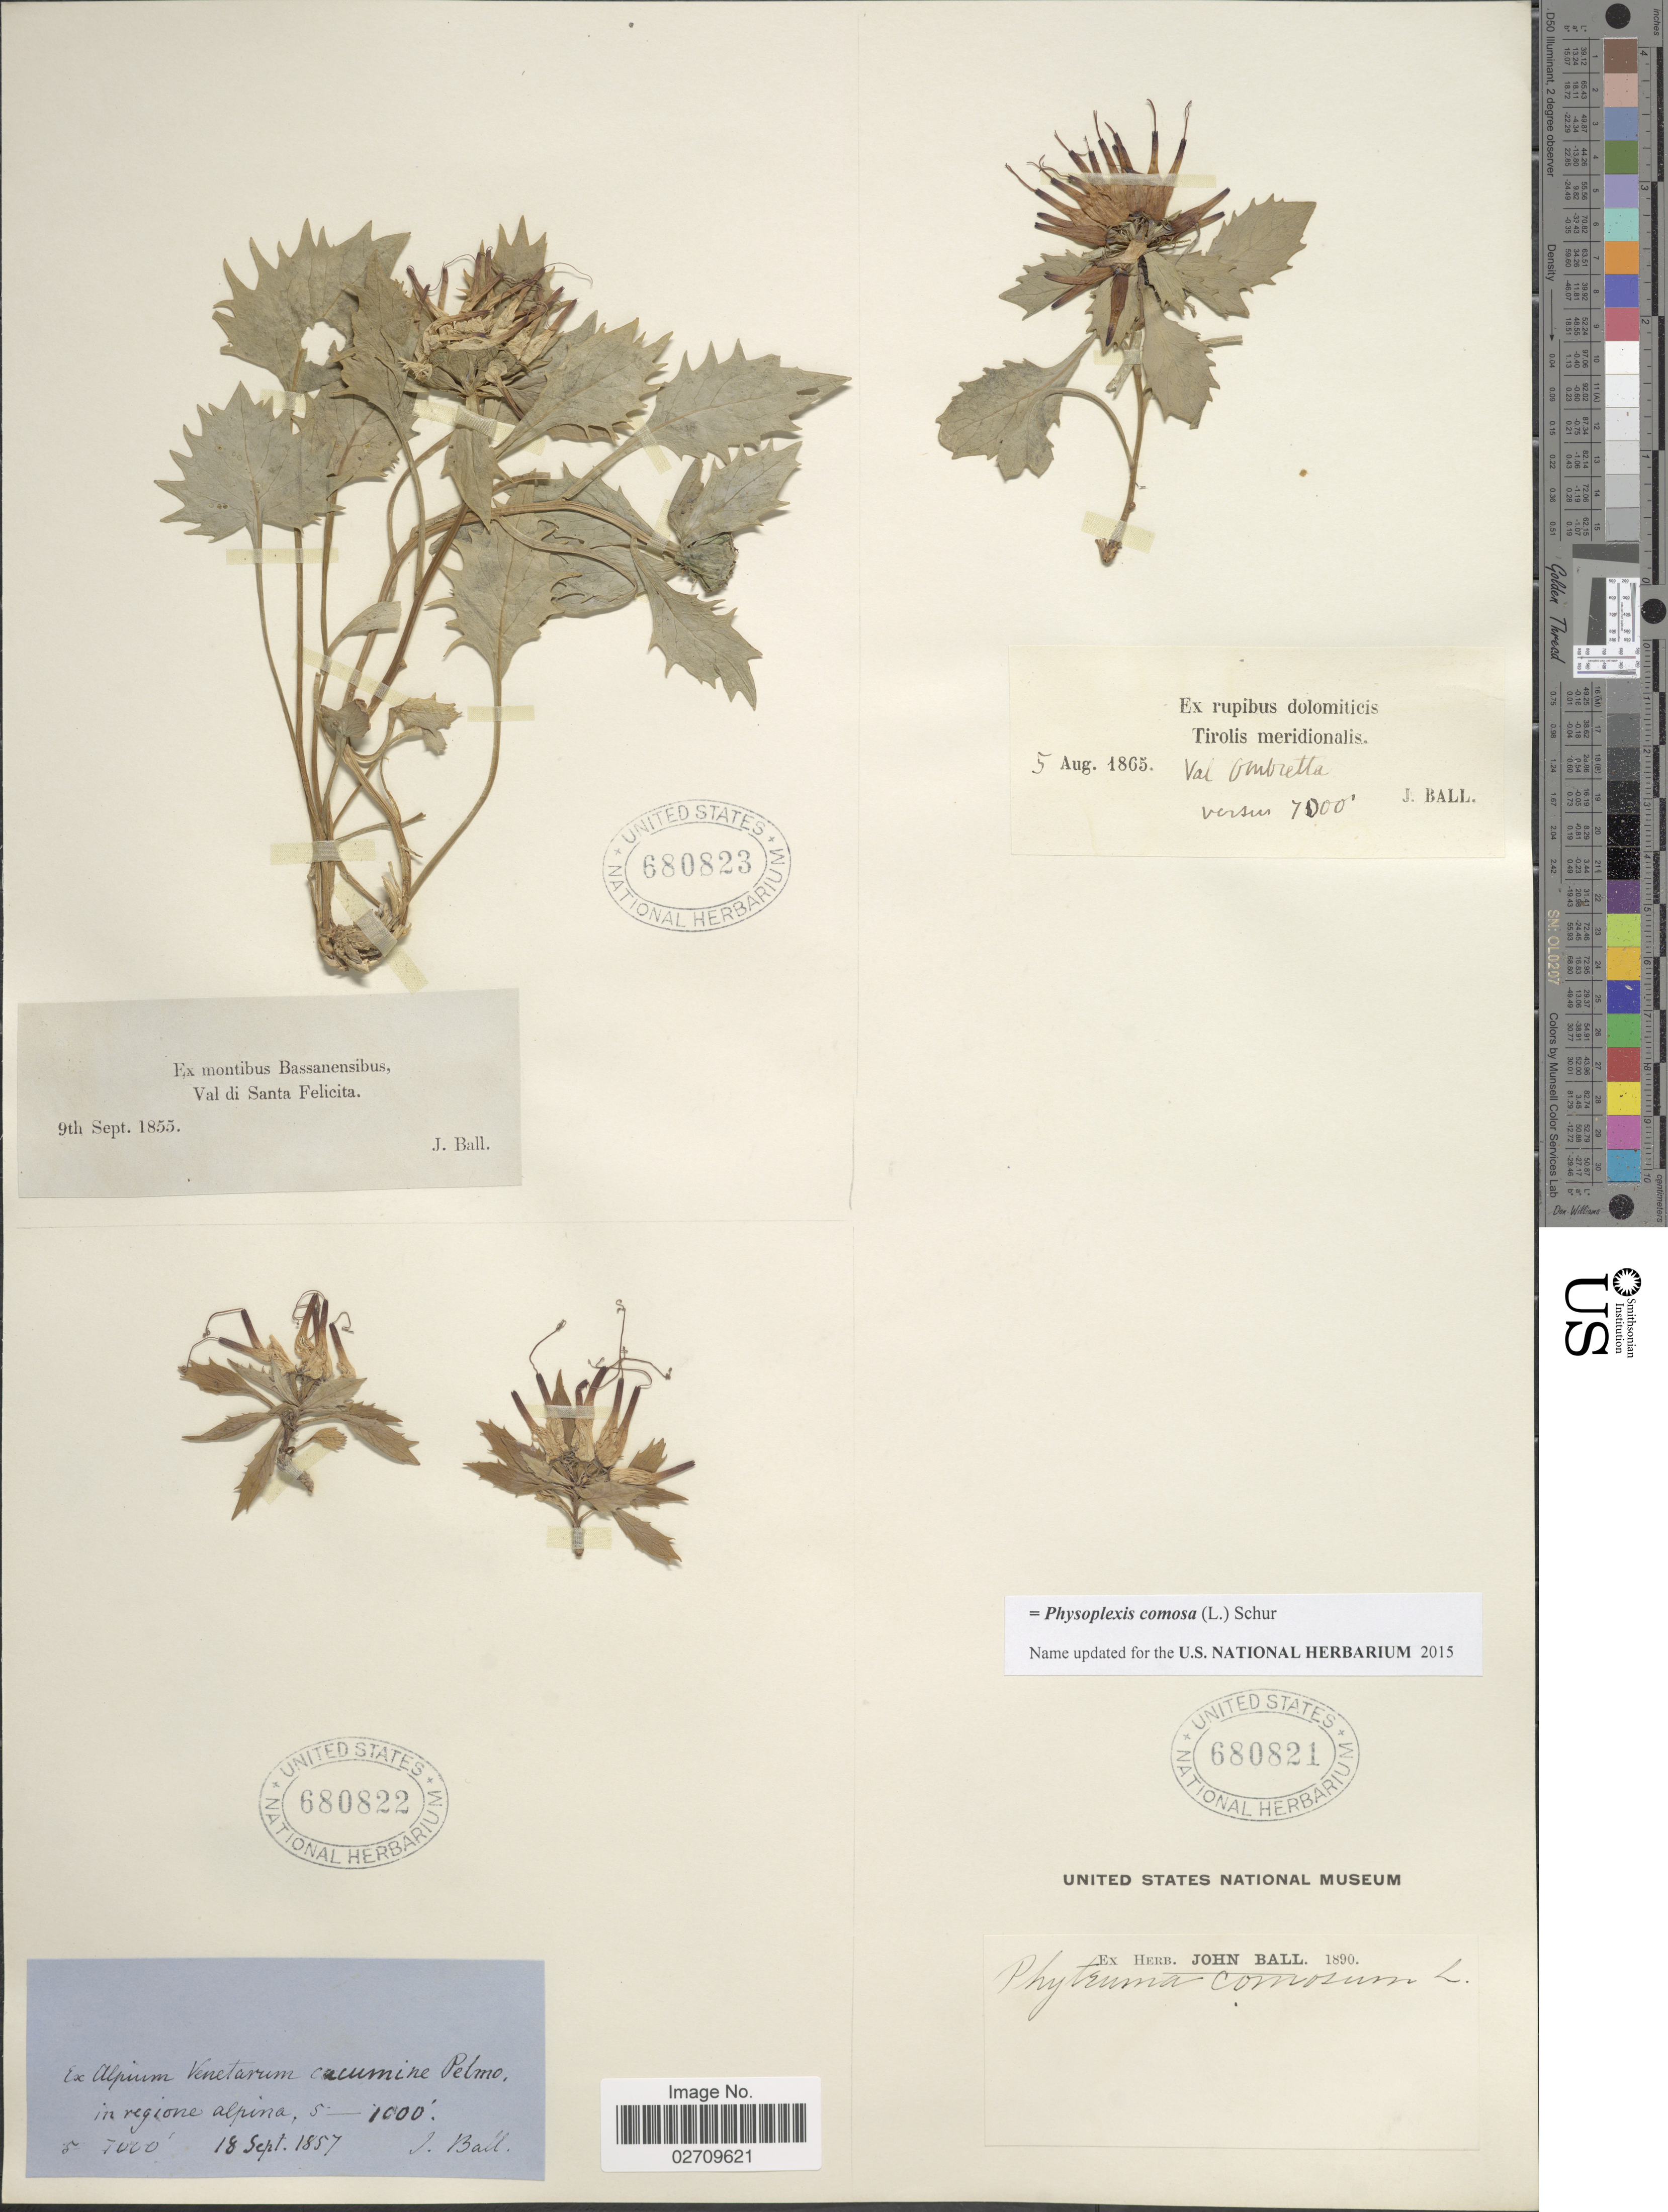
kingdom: Plantae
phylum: Tracheophyta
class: Magnoliopsida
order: Asterales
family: Campanulaceae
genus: Physoplexis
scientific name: Physoplexis comosa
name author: (L.) Schur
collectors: J. Ball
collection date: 1865-08-05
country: Italy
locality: Ex Rupibus dolomiticis, Tirolis meridionalis. Val Ombretta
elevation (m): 2134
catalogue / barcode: US 680821-2